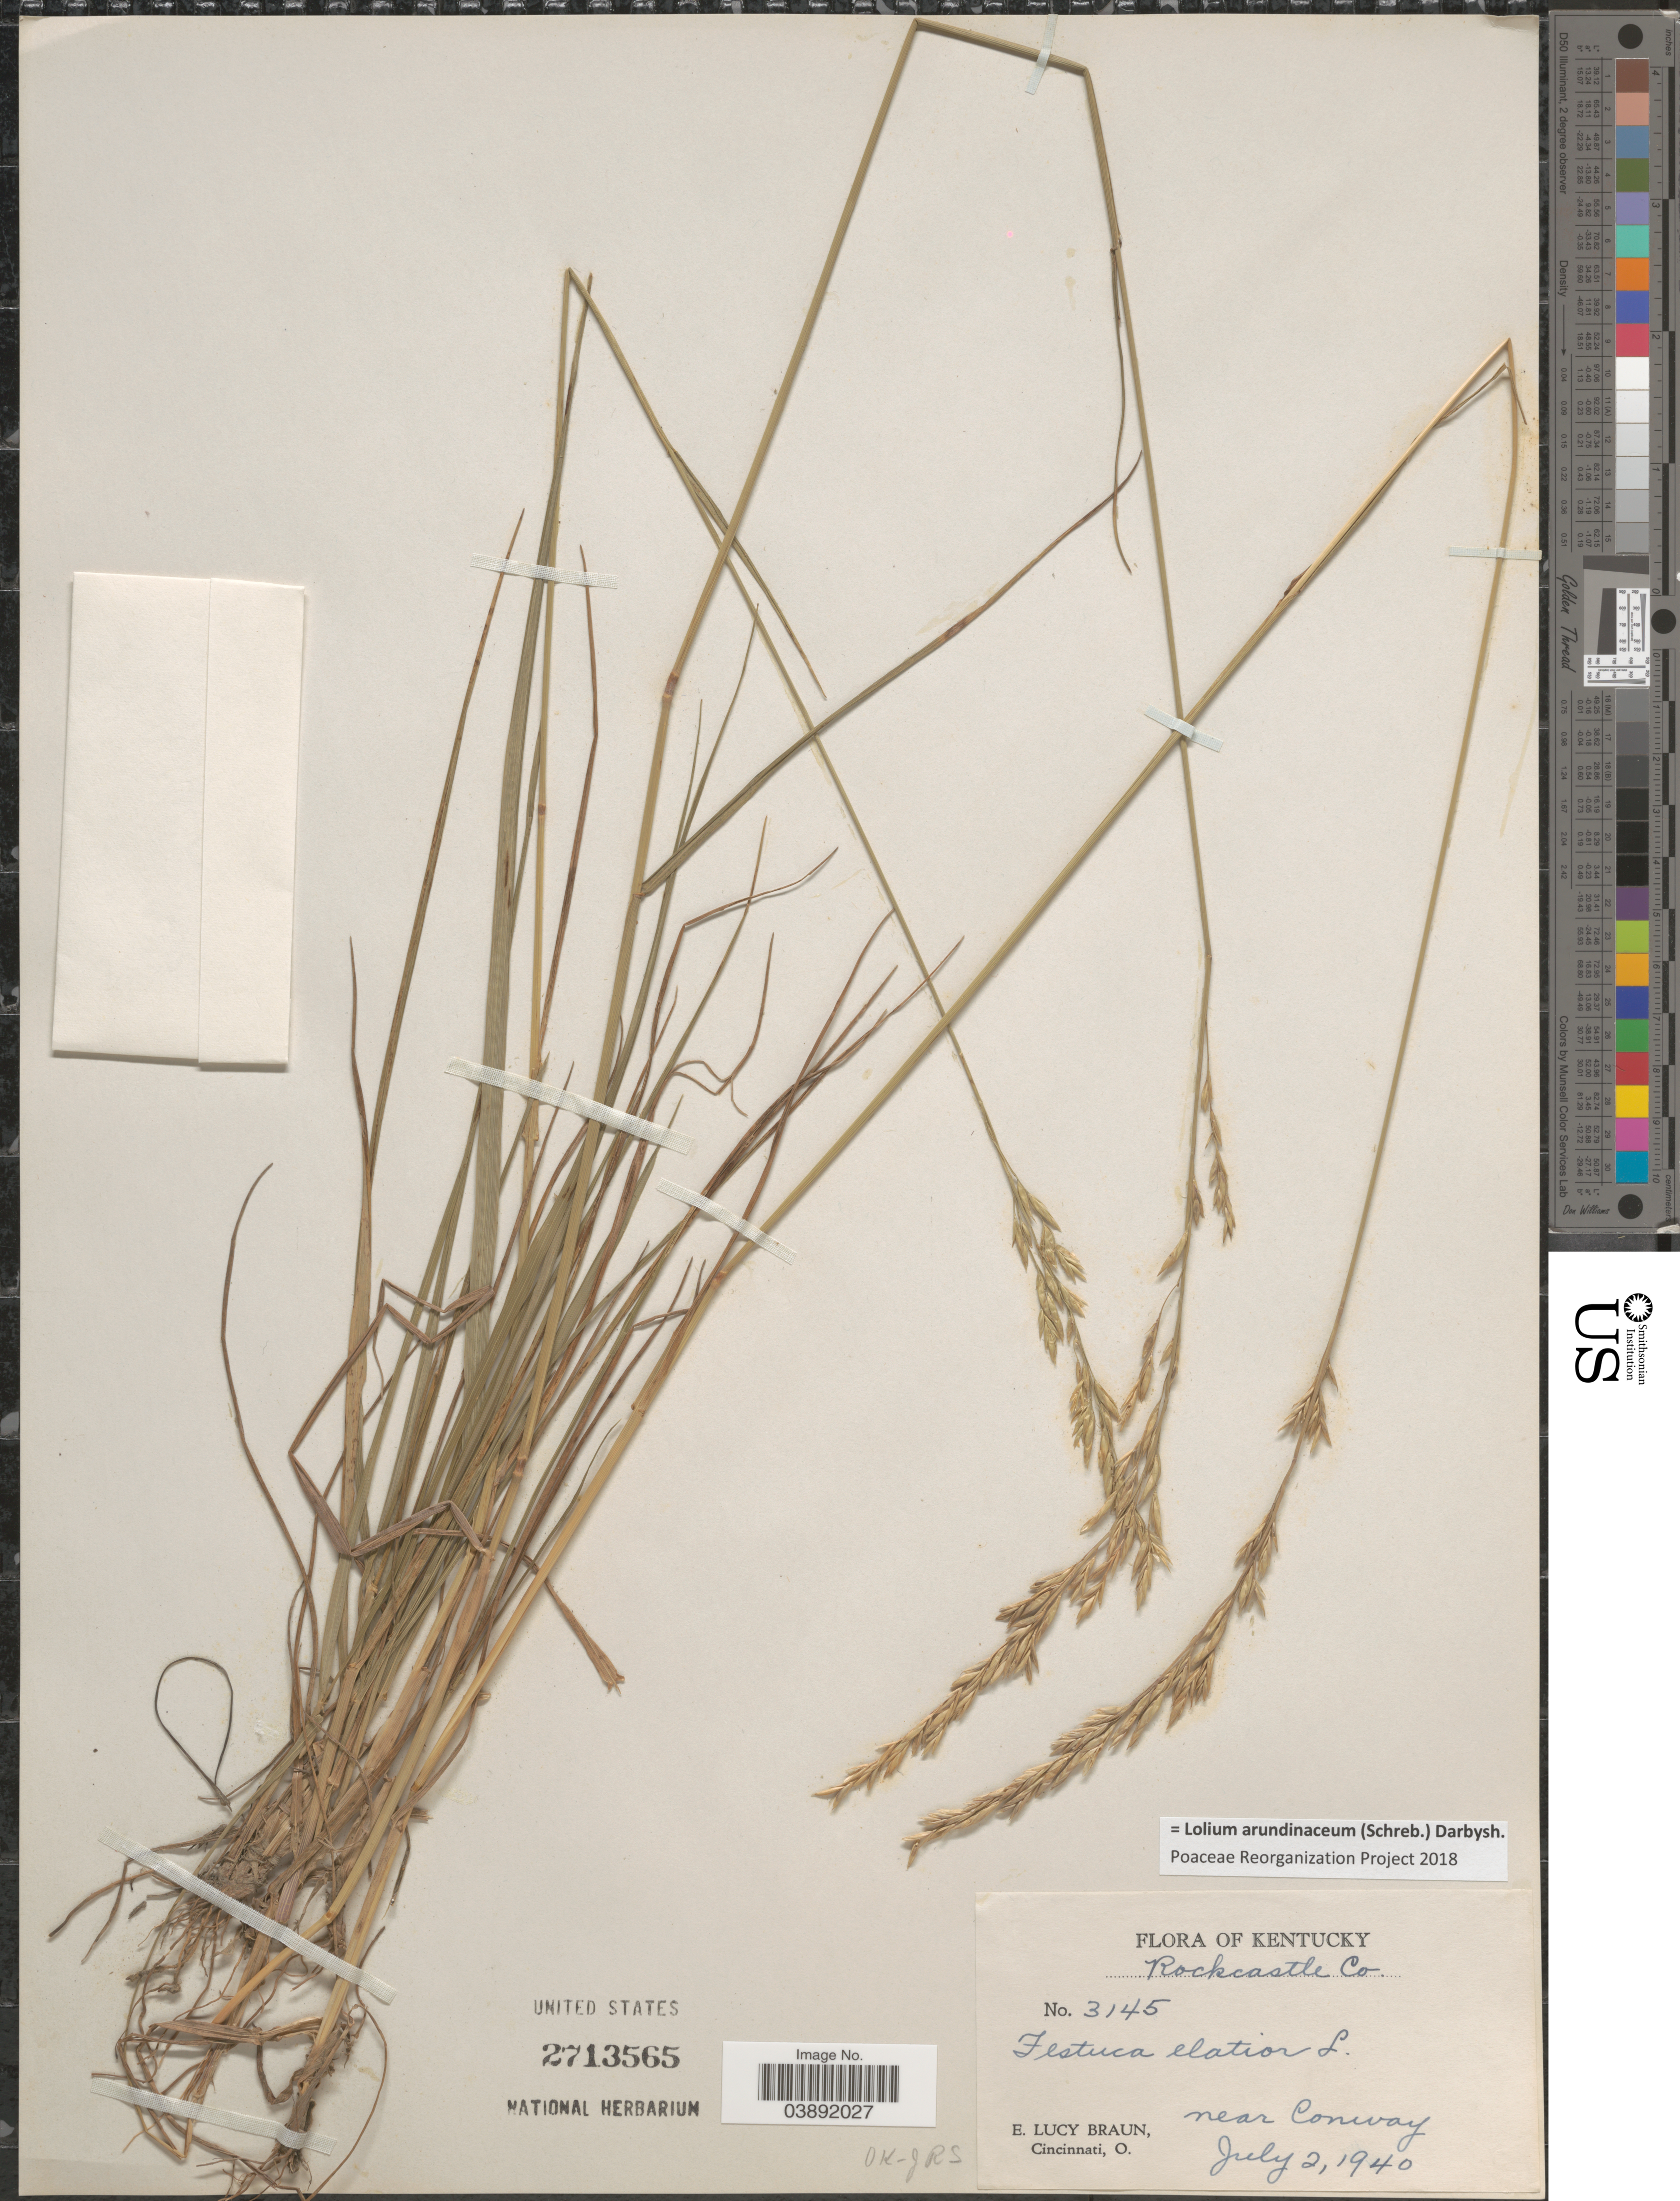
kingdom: Plantae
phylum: Tracheophyta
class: Liliopsida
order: Poales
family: Poaceae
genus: Lolium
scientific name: Lolium arundinaceum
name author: (Schreb.) Darbysh.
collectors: E. L. Braun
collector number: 3145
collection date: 1940-07-02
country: United States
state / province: Kentucky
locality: Rockcastle Co. Near Conway.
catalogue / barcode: US 2713565